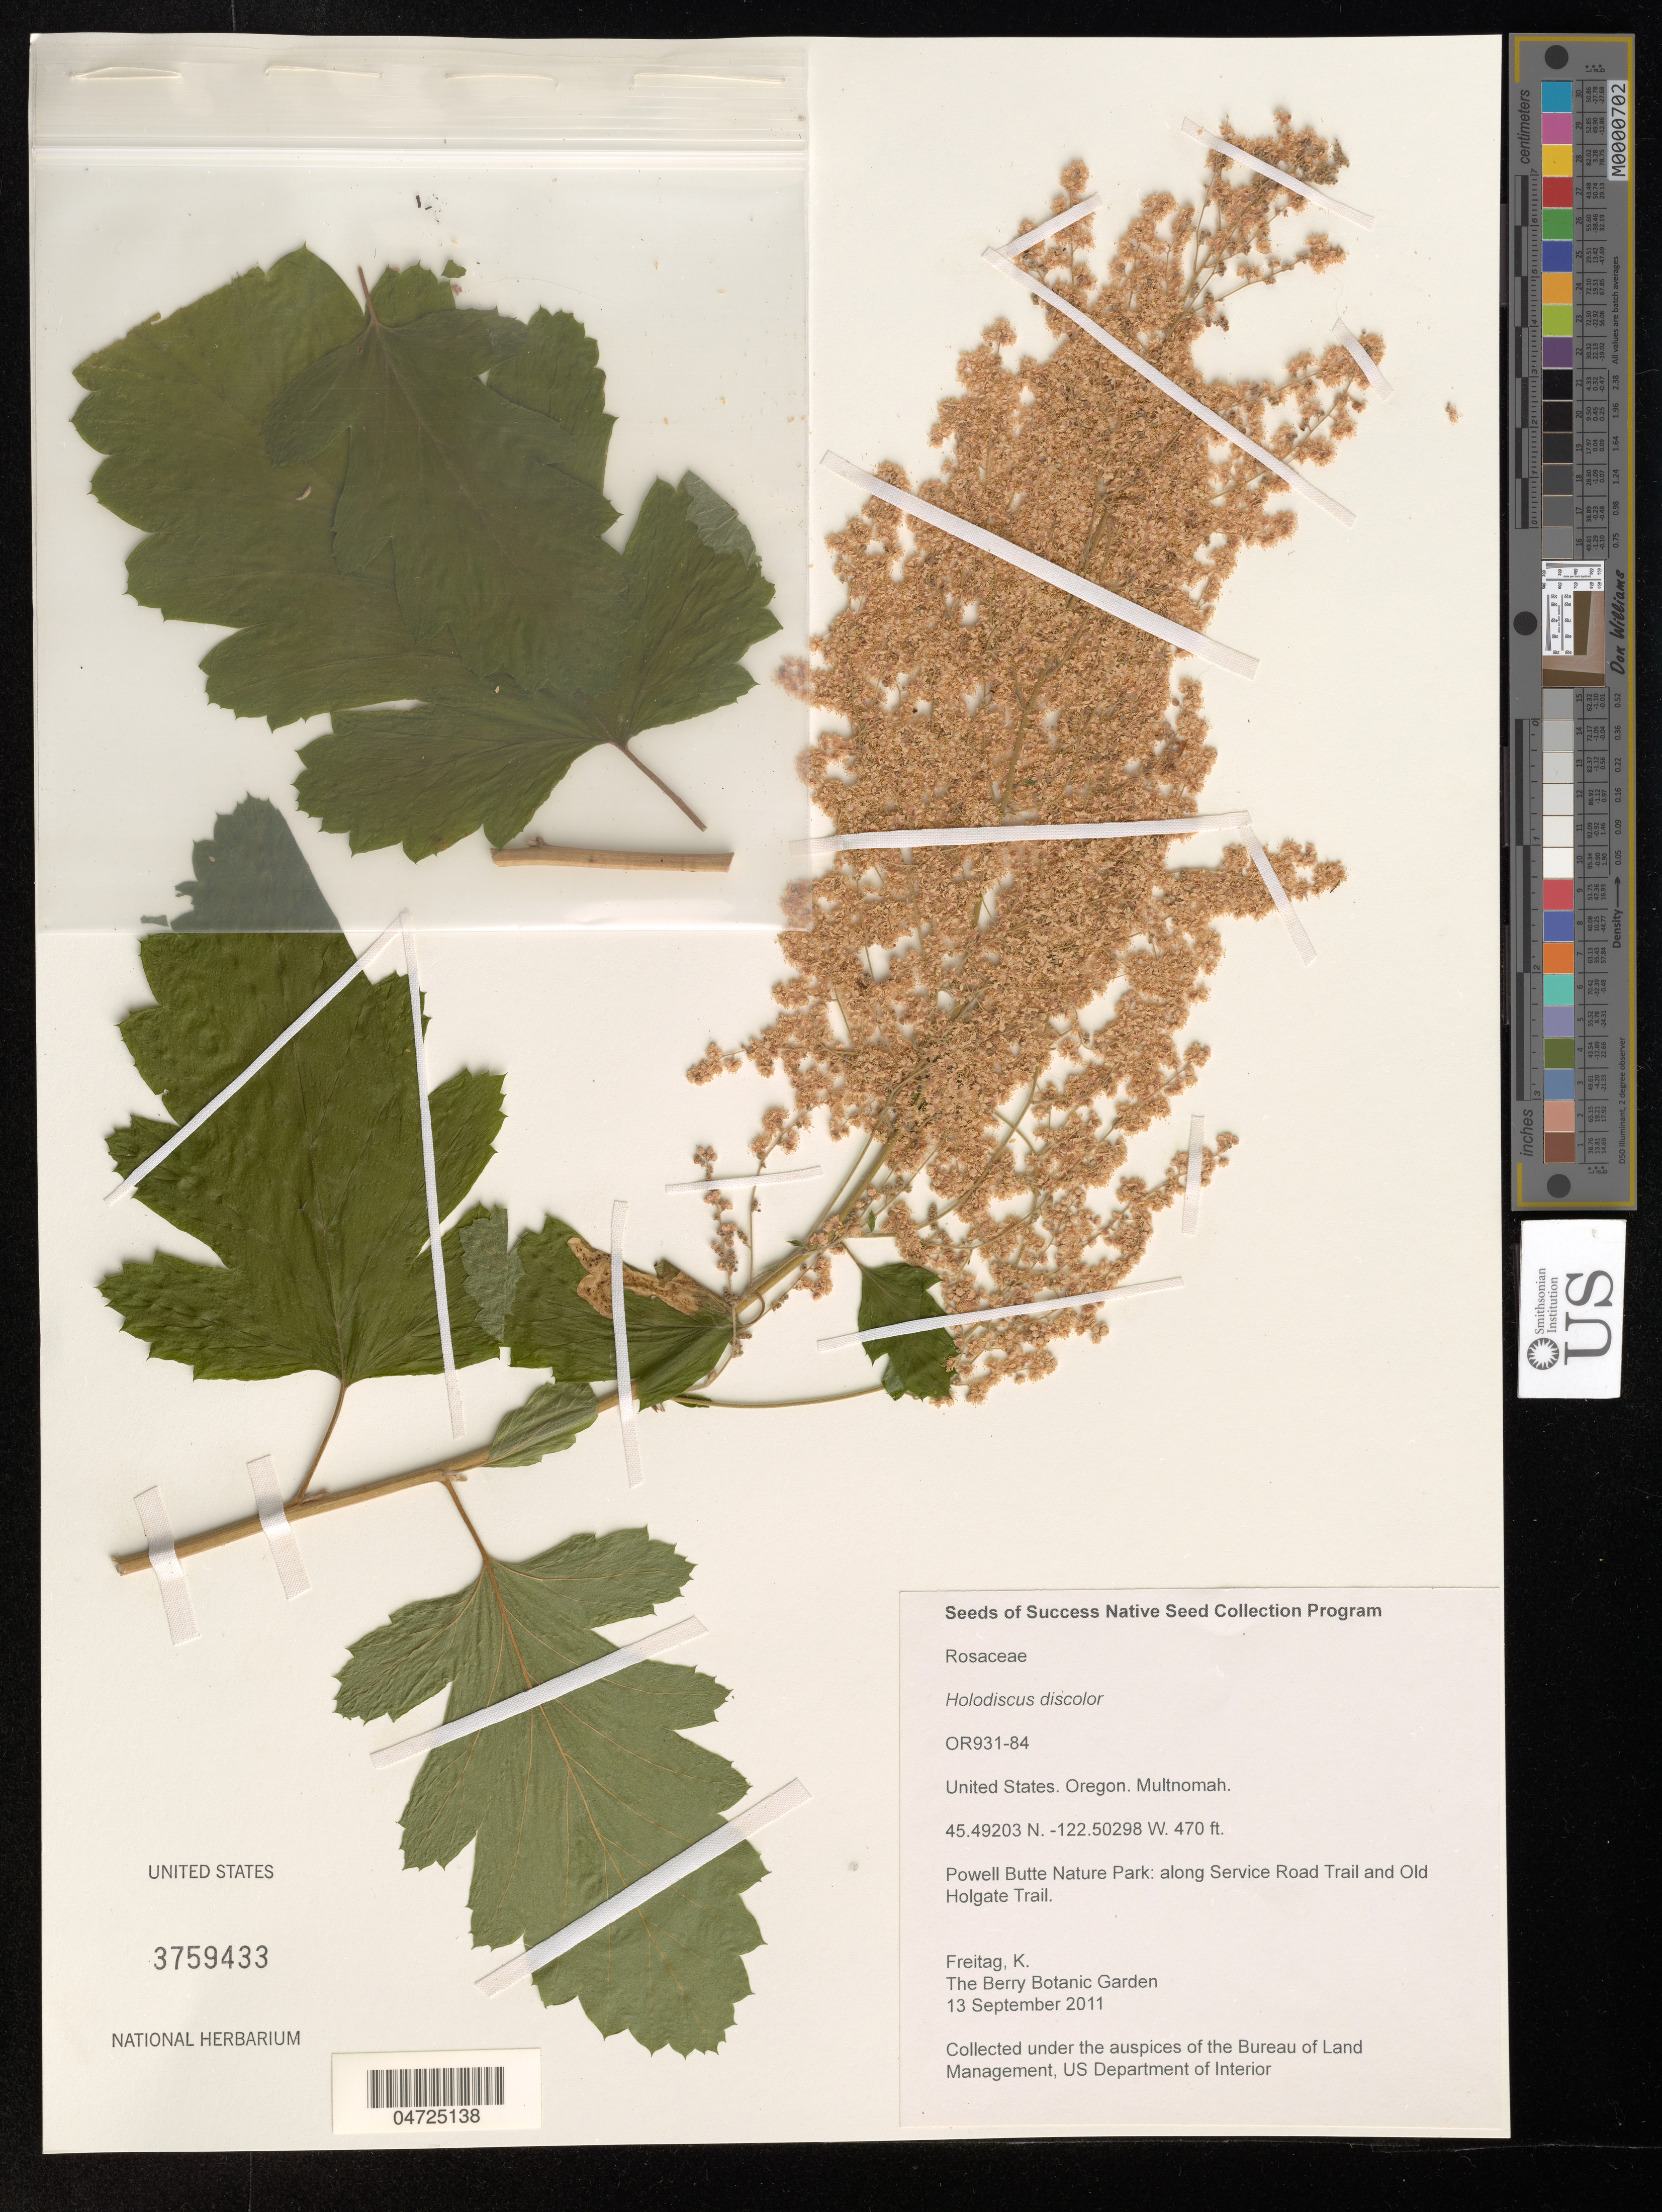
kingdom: Plantae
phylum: Tracheophyta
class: Magnoliopsida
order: Rosales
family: Rosaceae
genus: Holodiscus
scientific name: Holodiscus discolor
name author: (Pursh) Maxim.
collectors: K. Freitag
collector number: OR931-84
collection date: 2011-09-13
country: United States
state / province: Oregon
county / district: Multnomah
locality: Multnomah. Powell Butte Nature Park: along Service Road Trail and Old Holgate Trail.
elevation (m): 143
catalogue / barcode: US 3759433